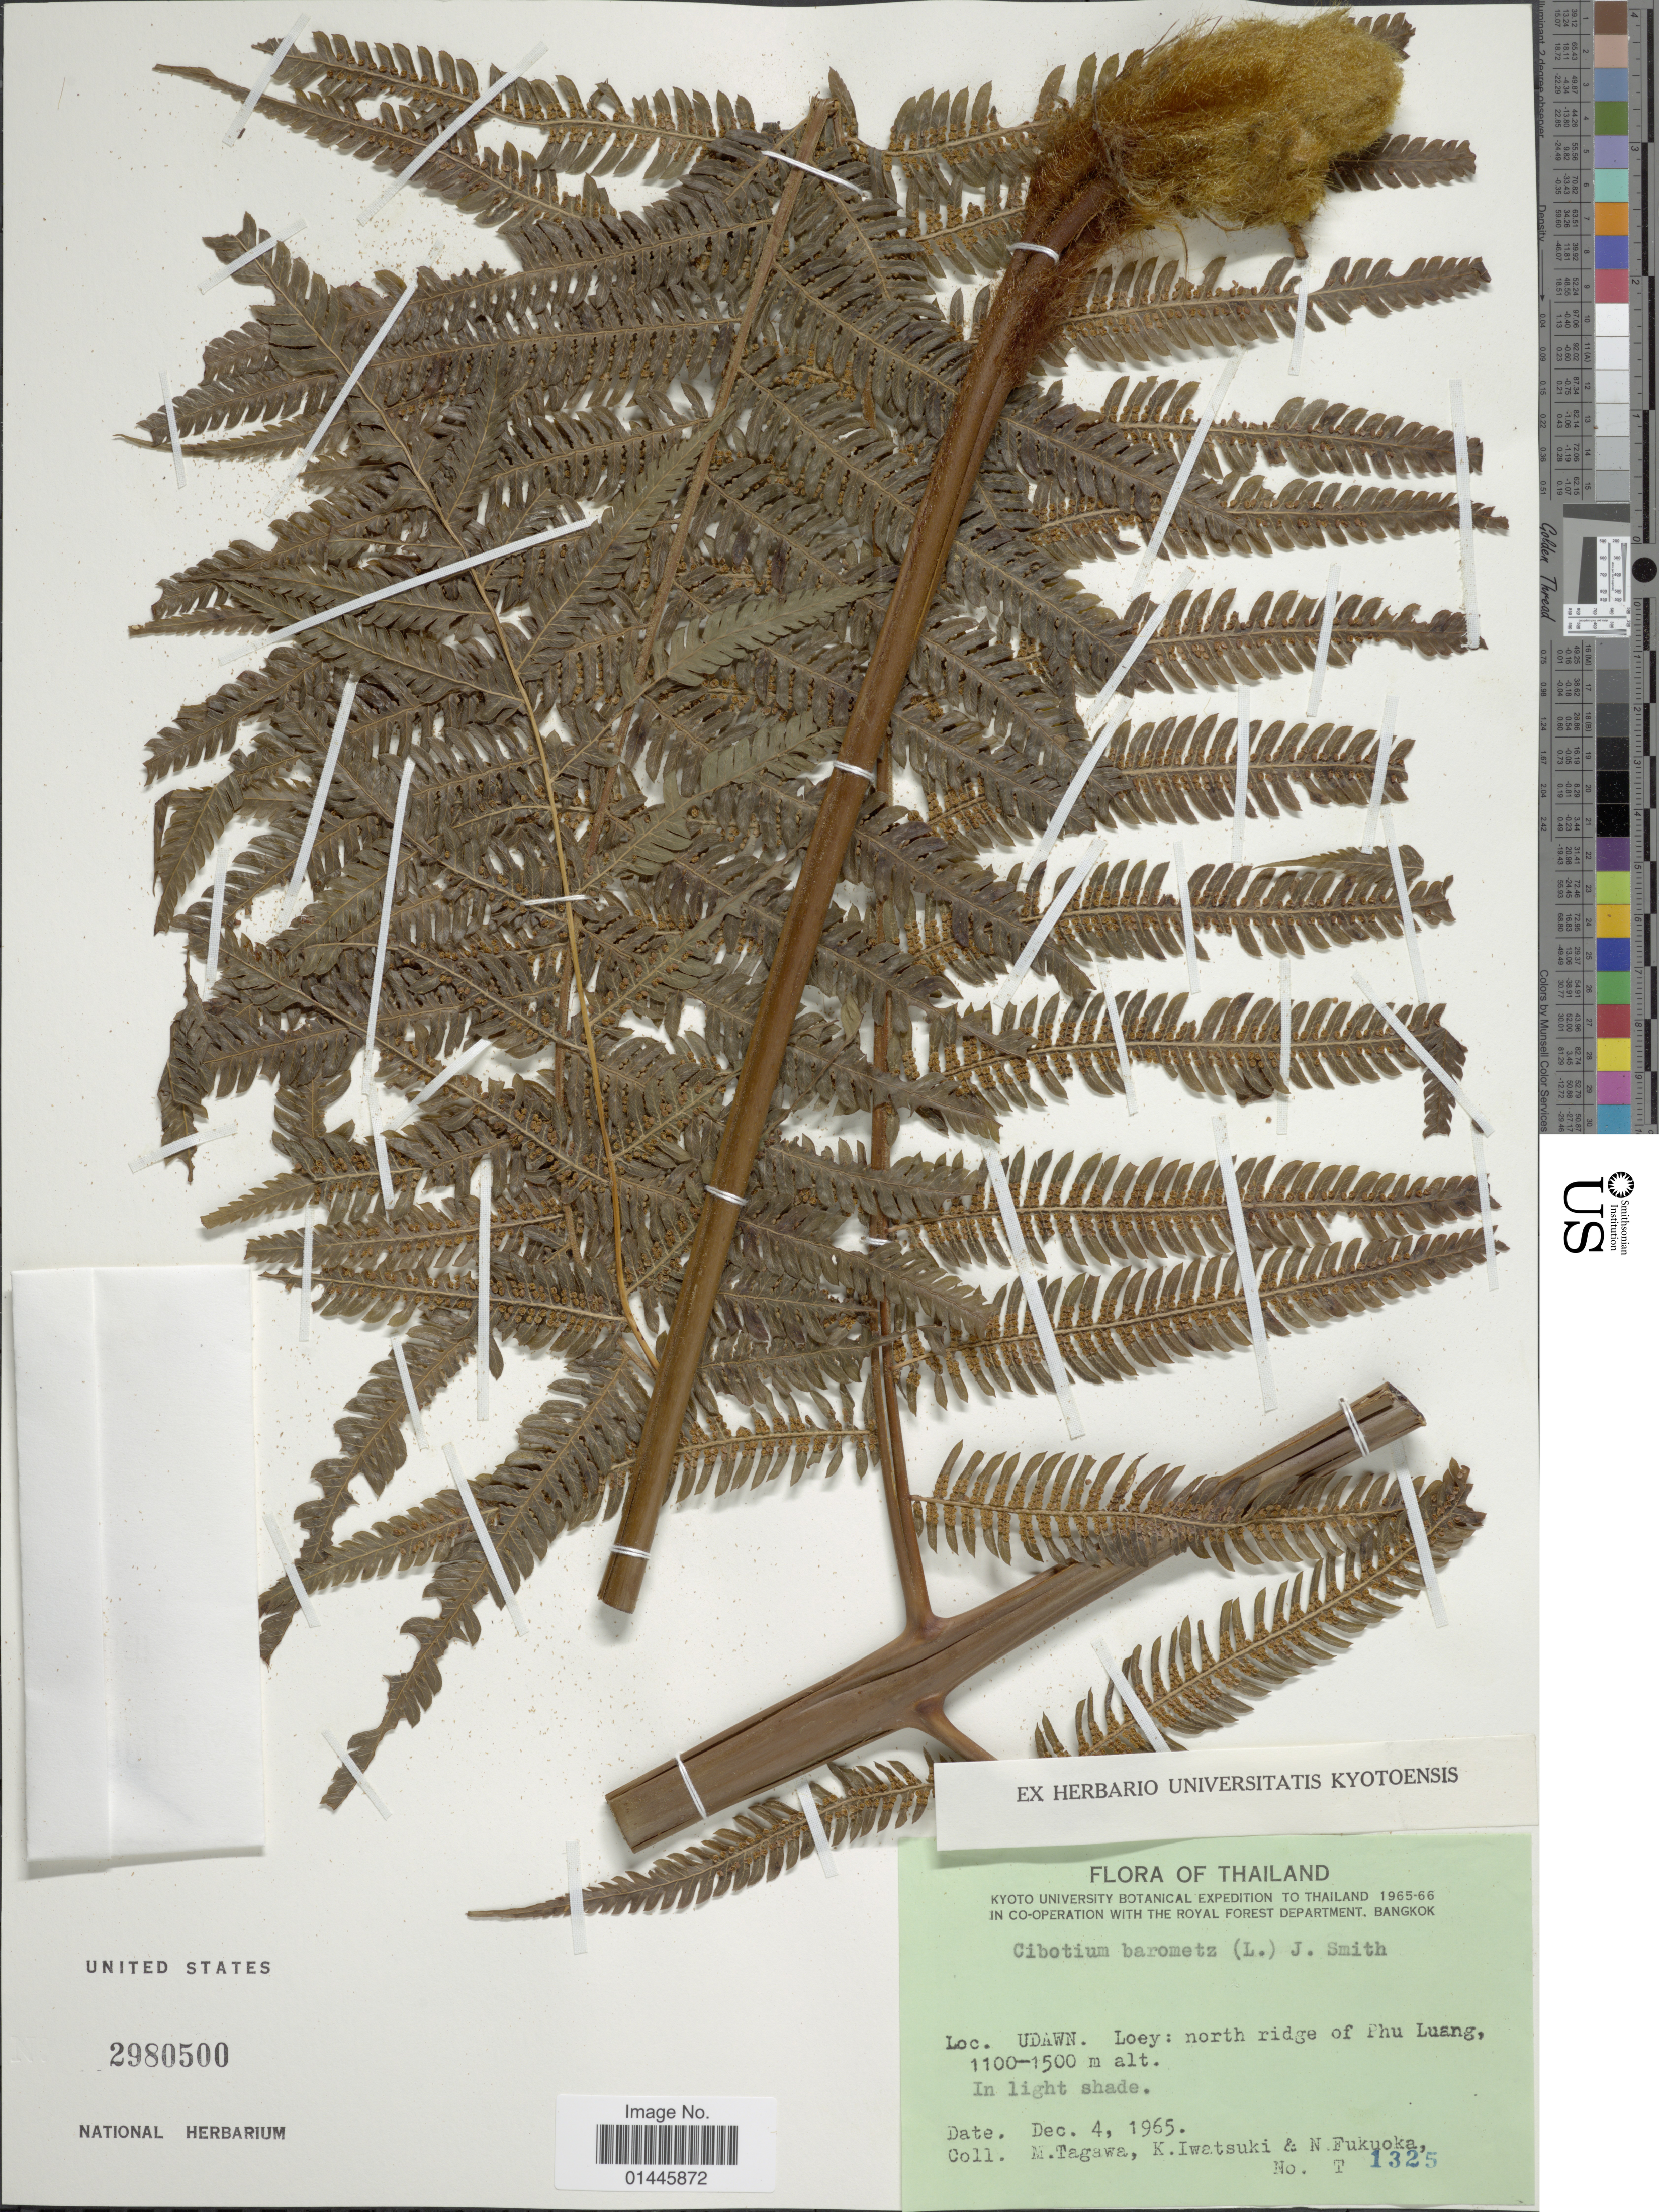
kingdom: Plantae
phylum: Tracheophyta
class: Polypodiopsida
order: Cyatheales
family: Cibotiaceae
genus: Cibotium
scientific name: Cibotium barometz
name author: (L.) J. Sm.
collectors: M. Tagawa, K. Iwatsuki & N. Fukuoka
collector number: T 1325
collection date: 1965-12-04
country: Thailand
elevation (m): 1100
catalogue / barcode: US 2980500